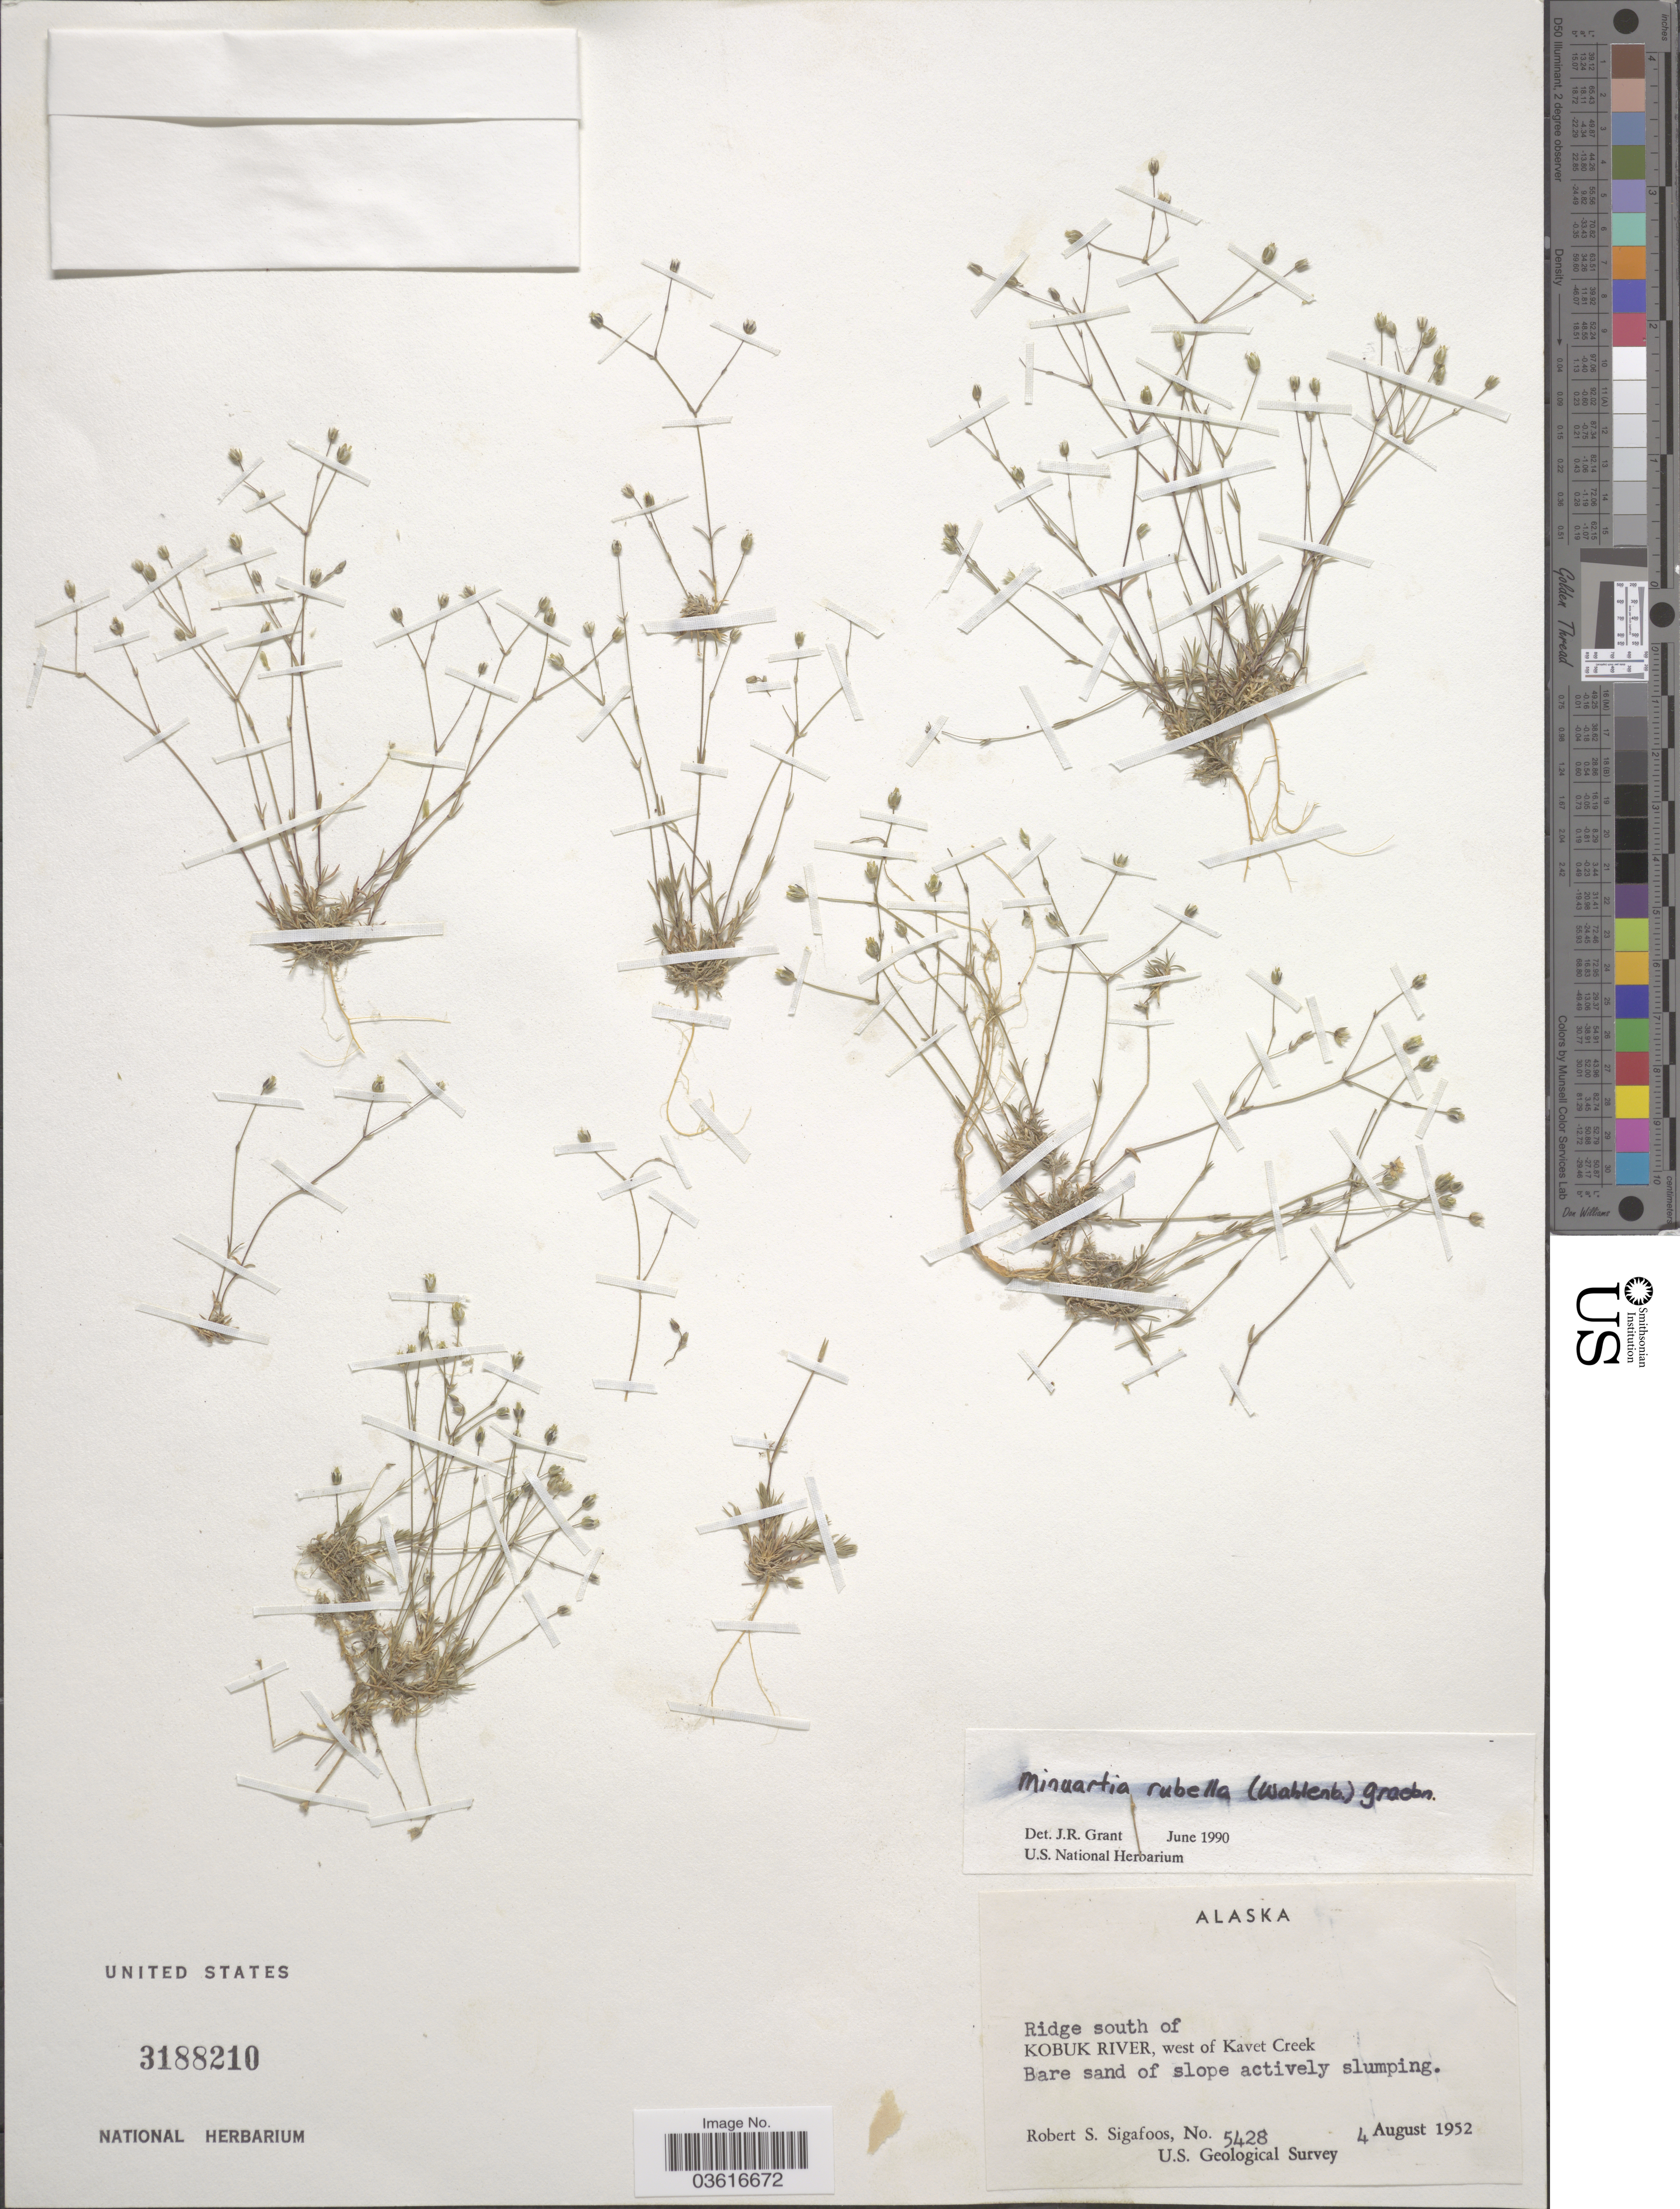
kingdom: Plantae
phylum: Tracheophyta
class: Magnoliopsida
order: Caryophyllales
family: Caryophyllaceae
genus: Minuartia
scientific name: Minuartia rubella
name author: (Wahlenb.) Hiern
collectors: R. Sigafoos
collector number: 5428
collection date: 1952-08-04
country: United States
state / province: Alaska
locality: Ridge south of Kobuk River, west of Kavet Creek.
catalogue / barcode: US 3188210